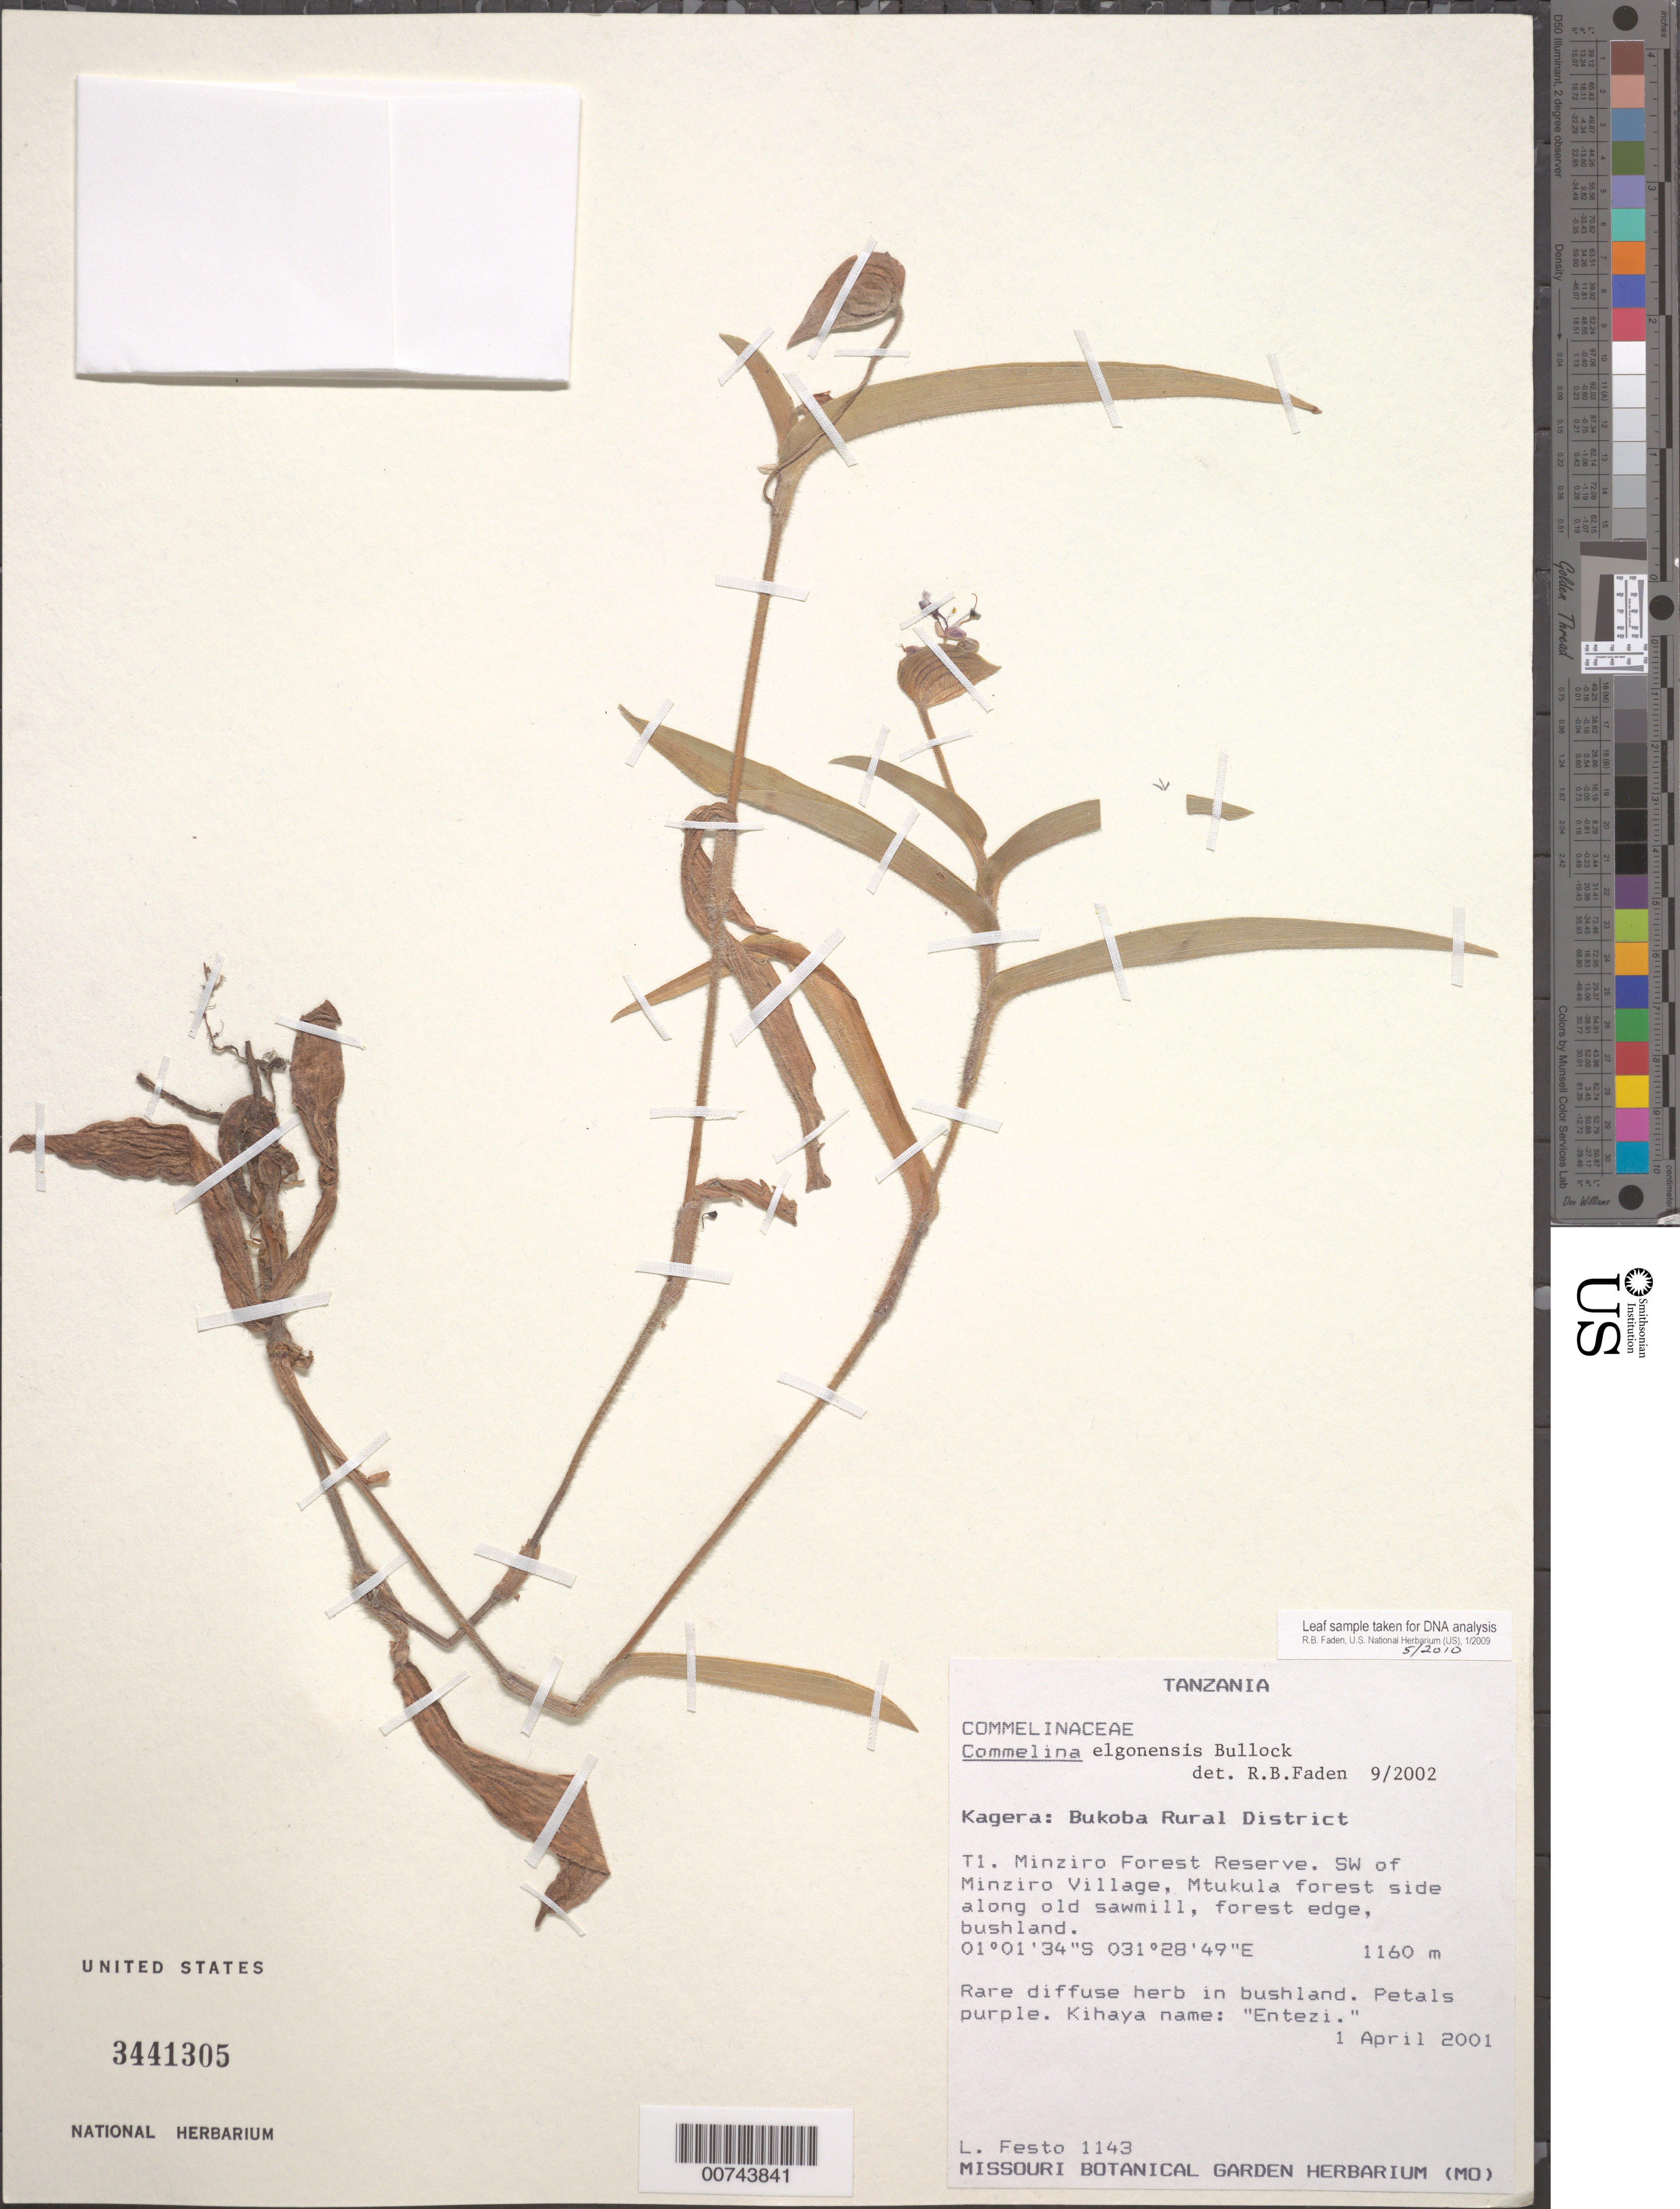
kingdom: Plantae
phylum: Tracheophyta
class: Liliopsida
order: Commelinales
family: Commelinaceae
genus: Commelina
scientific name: Commelina elgonensis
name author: Bullock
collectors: L. Festo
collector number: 1143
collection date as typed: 01 Apr 2001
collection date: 2001-04-01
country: Tanzania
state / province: Kagera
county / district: Bukoba Rural Dist.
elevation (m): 1160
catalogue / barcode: US 3441305